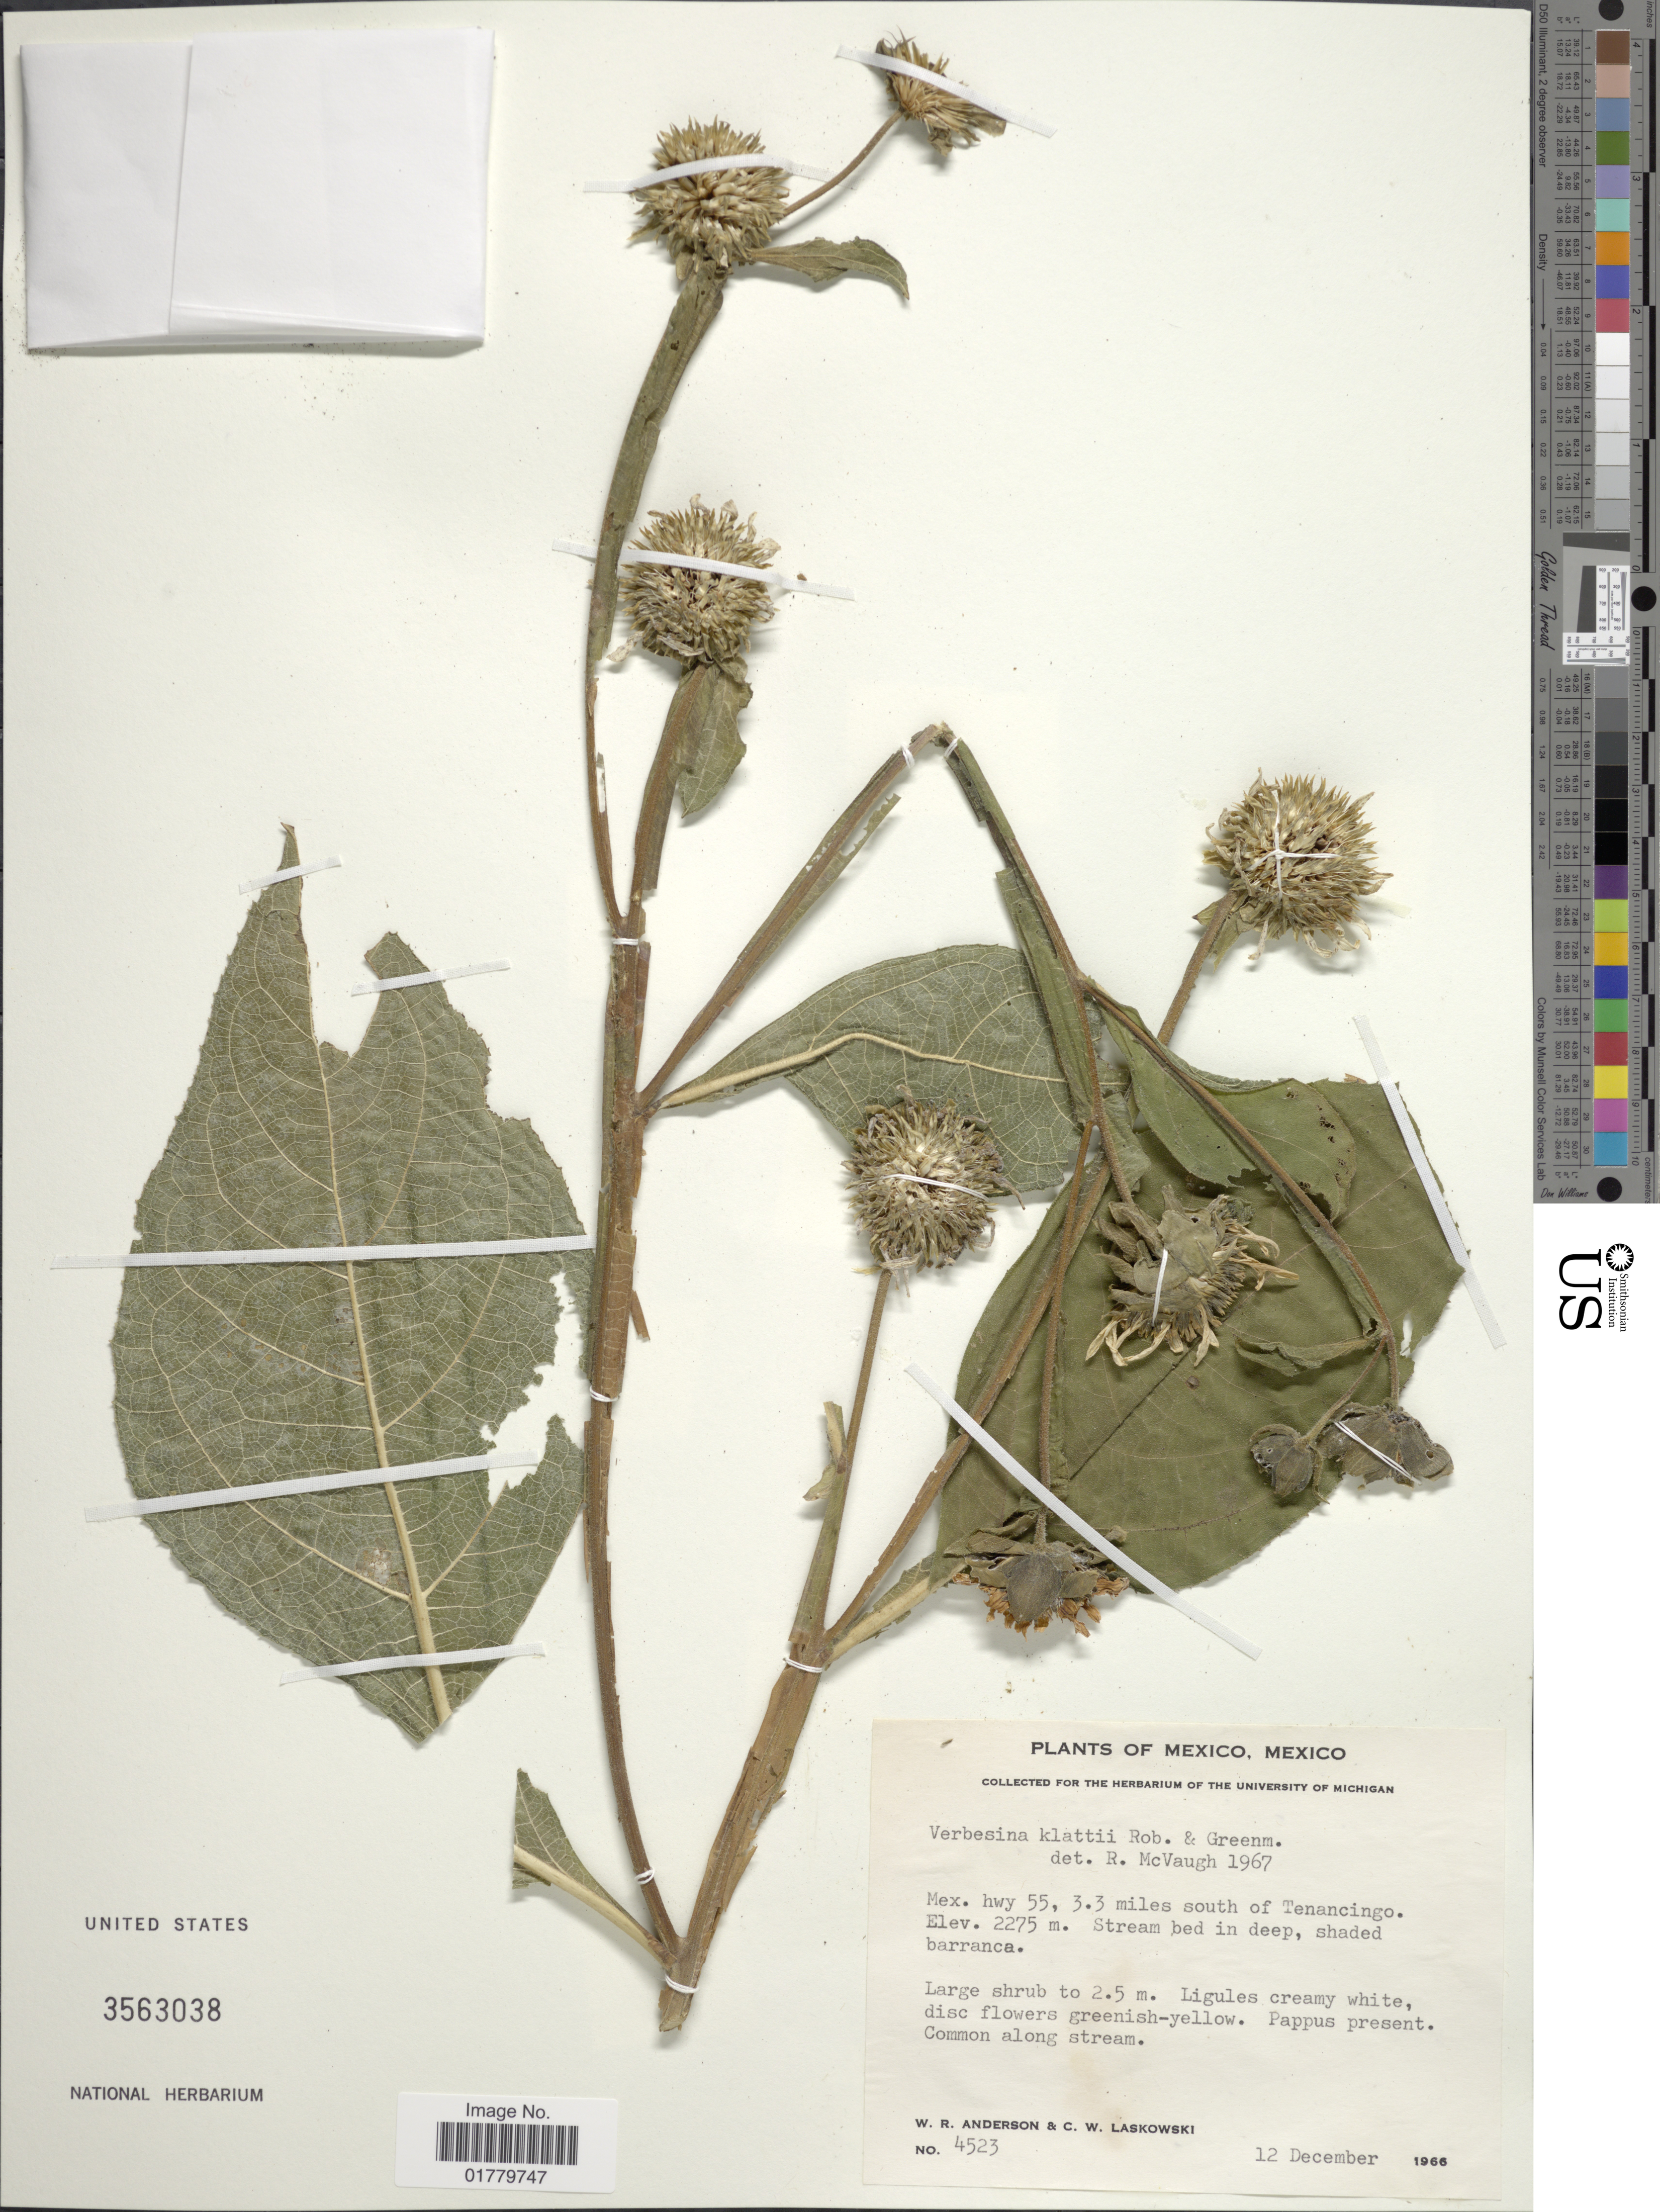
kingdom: Plantae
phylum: Tracheophyta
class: Magnoliopsida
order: Asterales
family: Asteraceae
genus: Verbesina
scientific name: Verbesina klattii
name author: B.L. Rob. & Greenm.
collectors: W. Anderson & C. Laskowski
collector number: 4523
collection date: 1966-12-12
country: Mexico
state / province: México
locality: Mex. hwy 55, 3.3 miles south of Tenancingo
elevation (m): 2275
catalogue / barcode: US 3563038